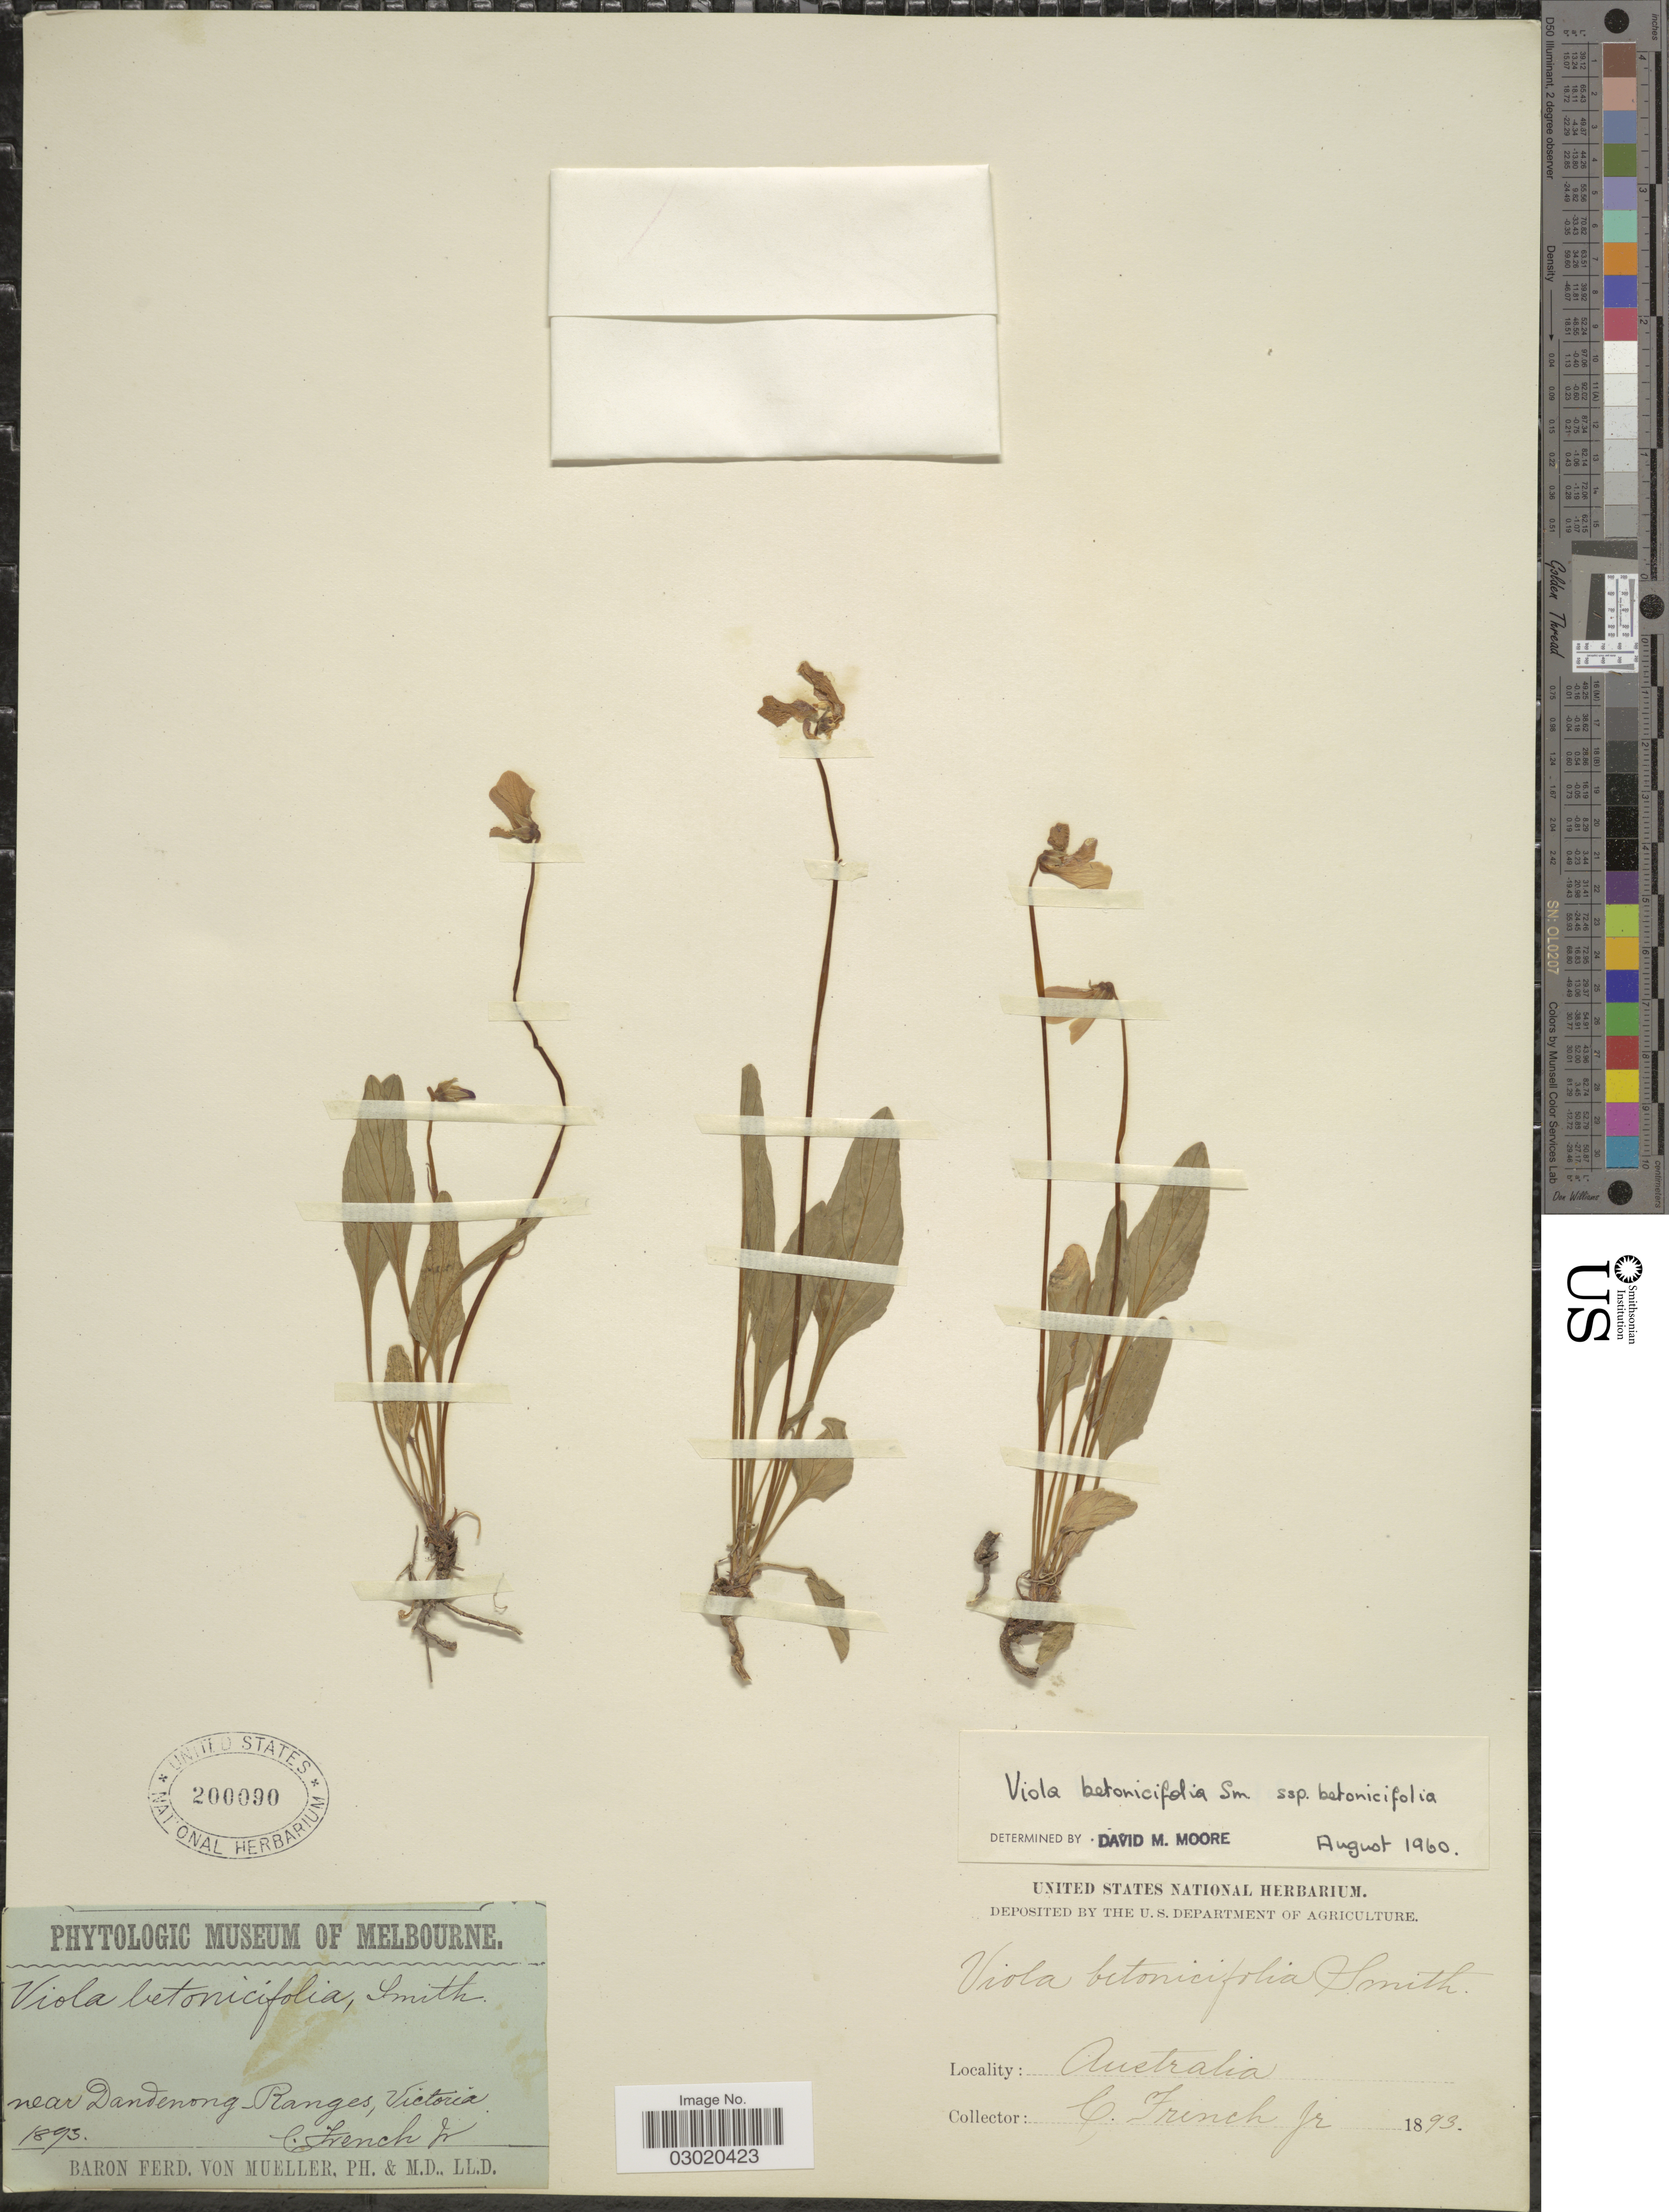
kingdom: Plantae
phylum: Tracheophyta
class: Magnoliopsida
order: Malpighiales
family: Violaceae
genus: Viola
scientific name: Viola betonicifolia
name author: Sm.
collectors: C. French Jr.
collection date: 1893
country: Australia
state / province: Victoria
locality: Near Dadenong Ranges, Victoria.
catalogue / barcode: US 200090